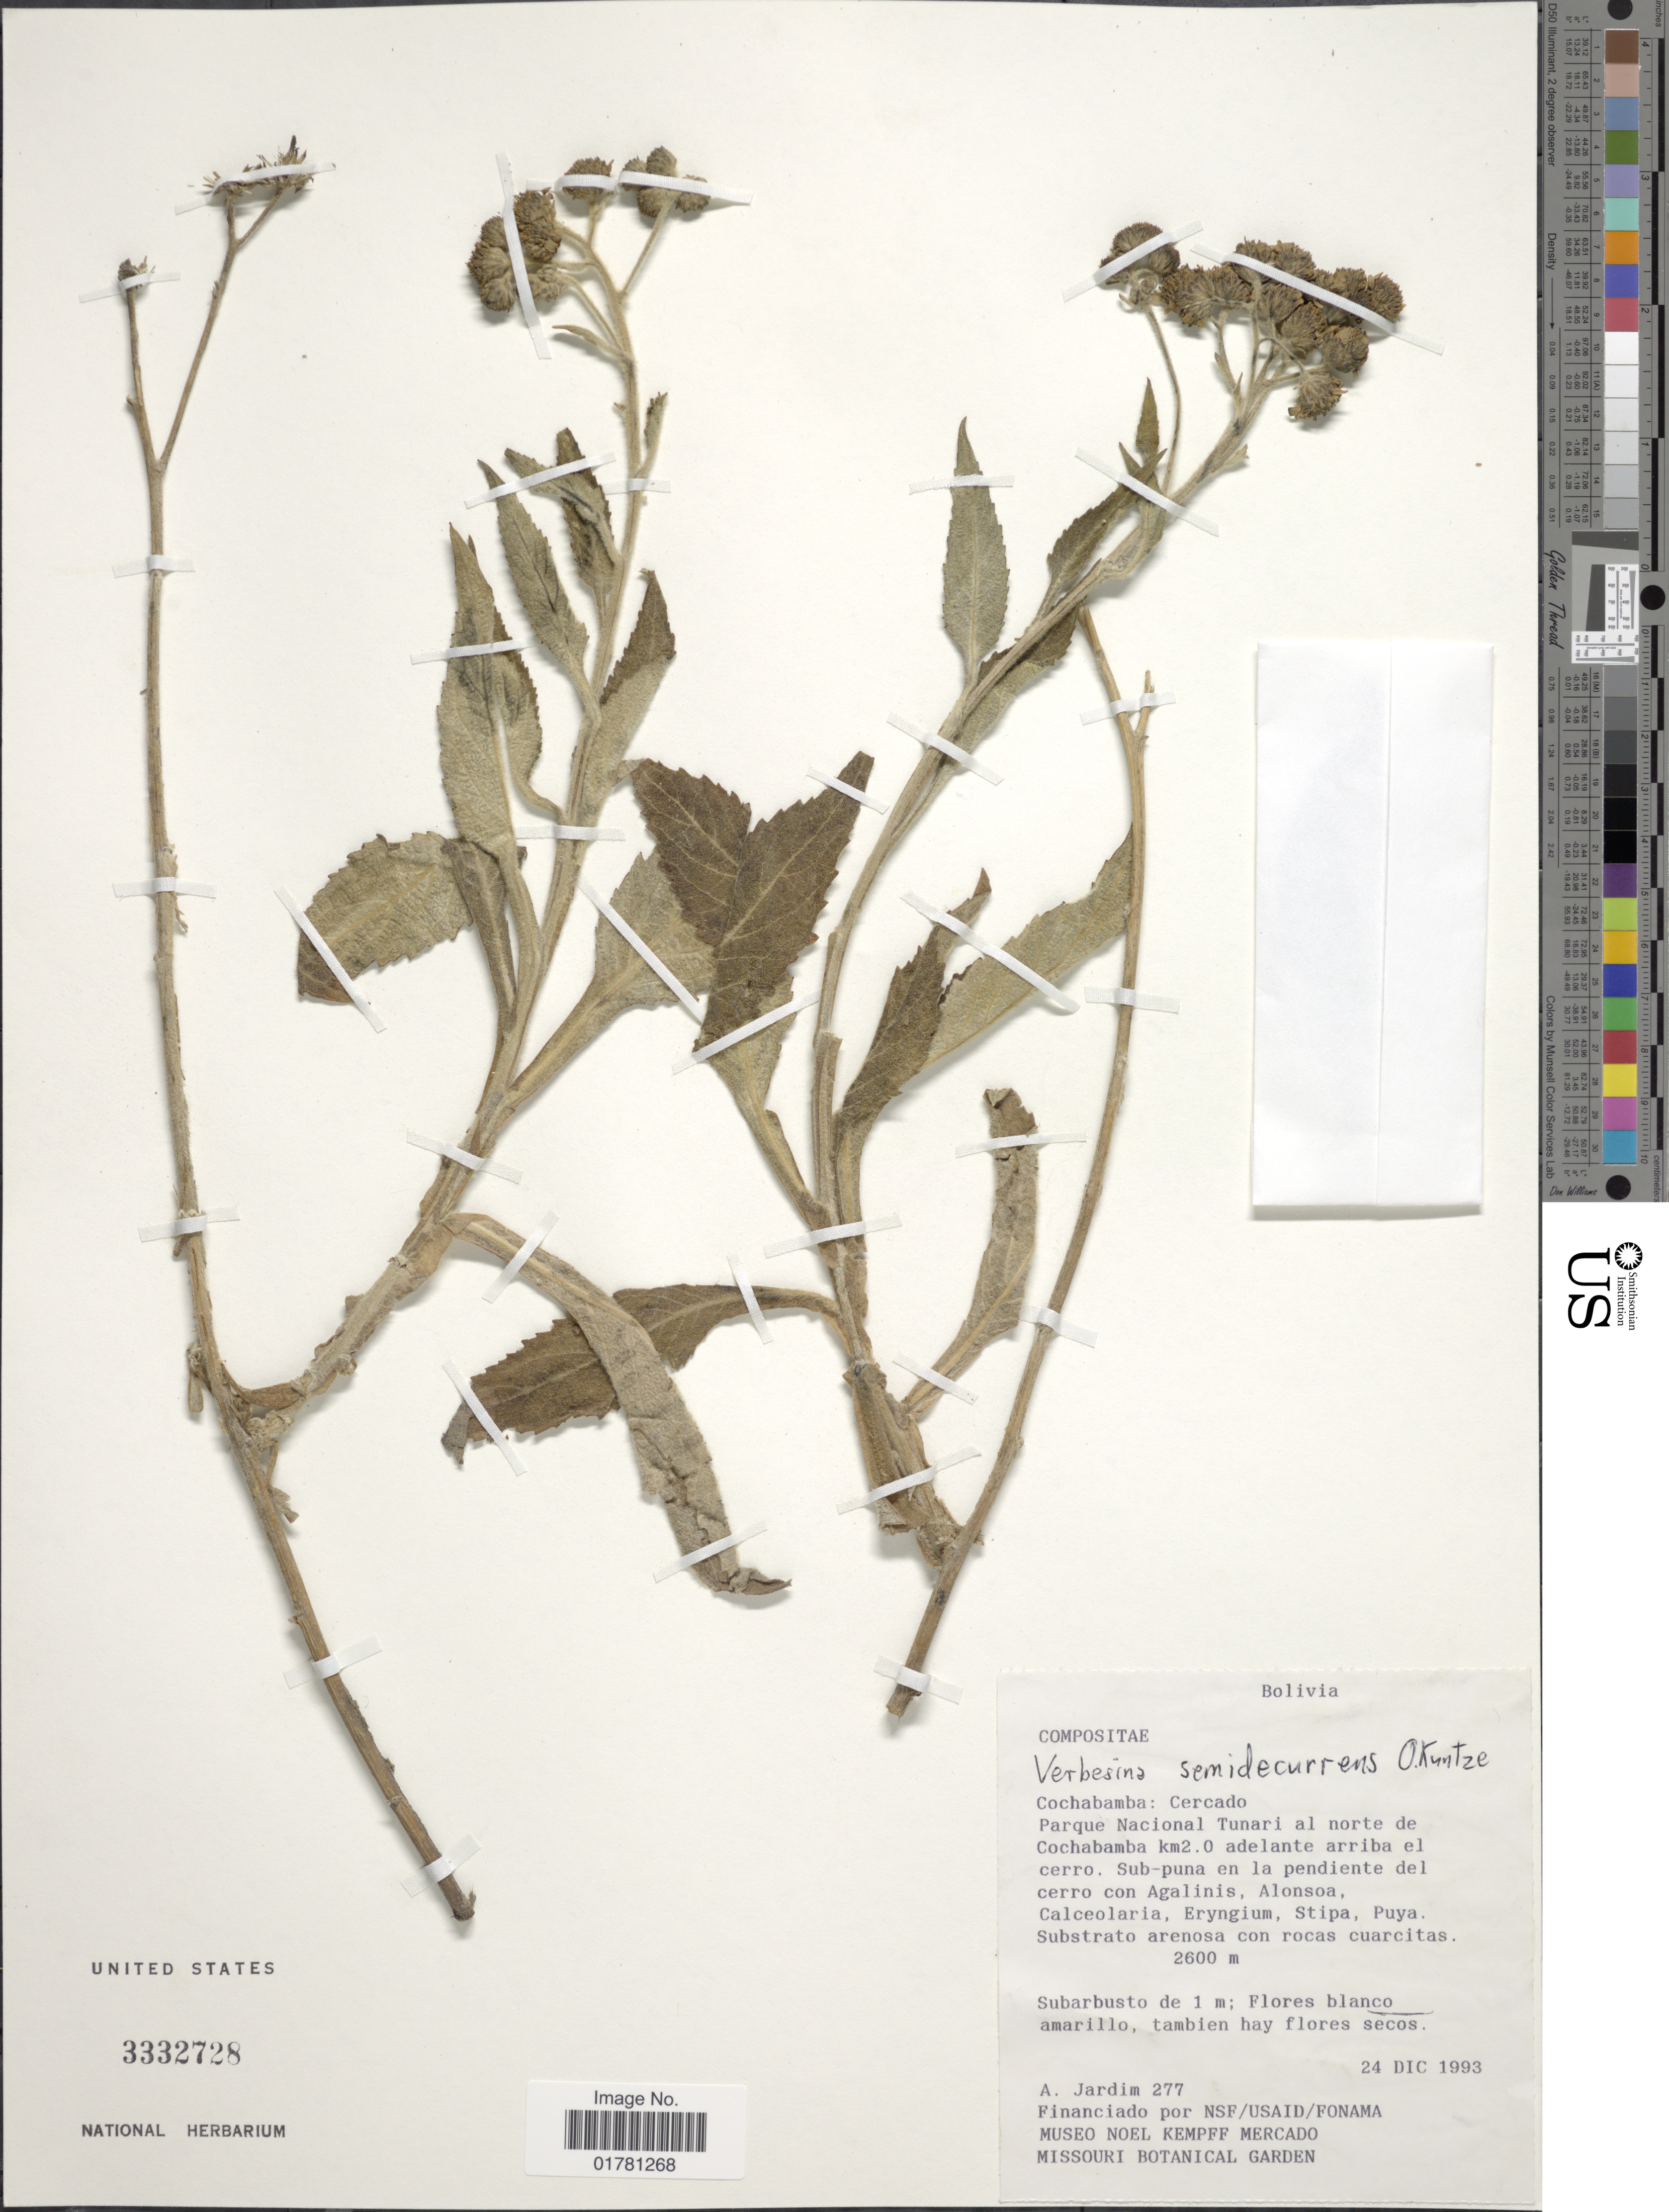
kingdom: Plantae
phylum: Tracheophyta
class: Magnoliopsida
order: Asterales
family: Asteraceae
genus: Verbesina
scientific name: Verbesina semidecurrens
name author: Kuntze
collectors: A. Jardim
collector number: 277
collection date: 1993-12-24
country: Bolivia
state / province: Cochabamba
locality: Cercado Parque Nacional Tunari al norte de Cochabamba km2.0 adelante arriba el cerro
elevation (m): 2600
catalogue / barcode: US 3332728